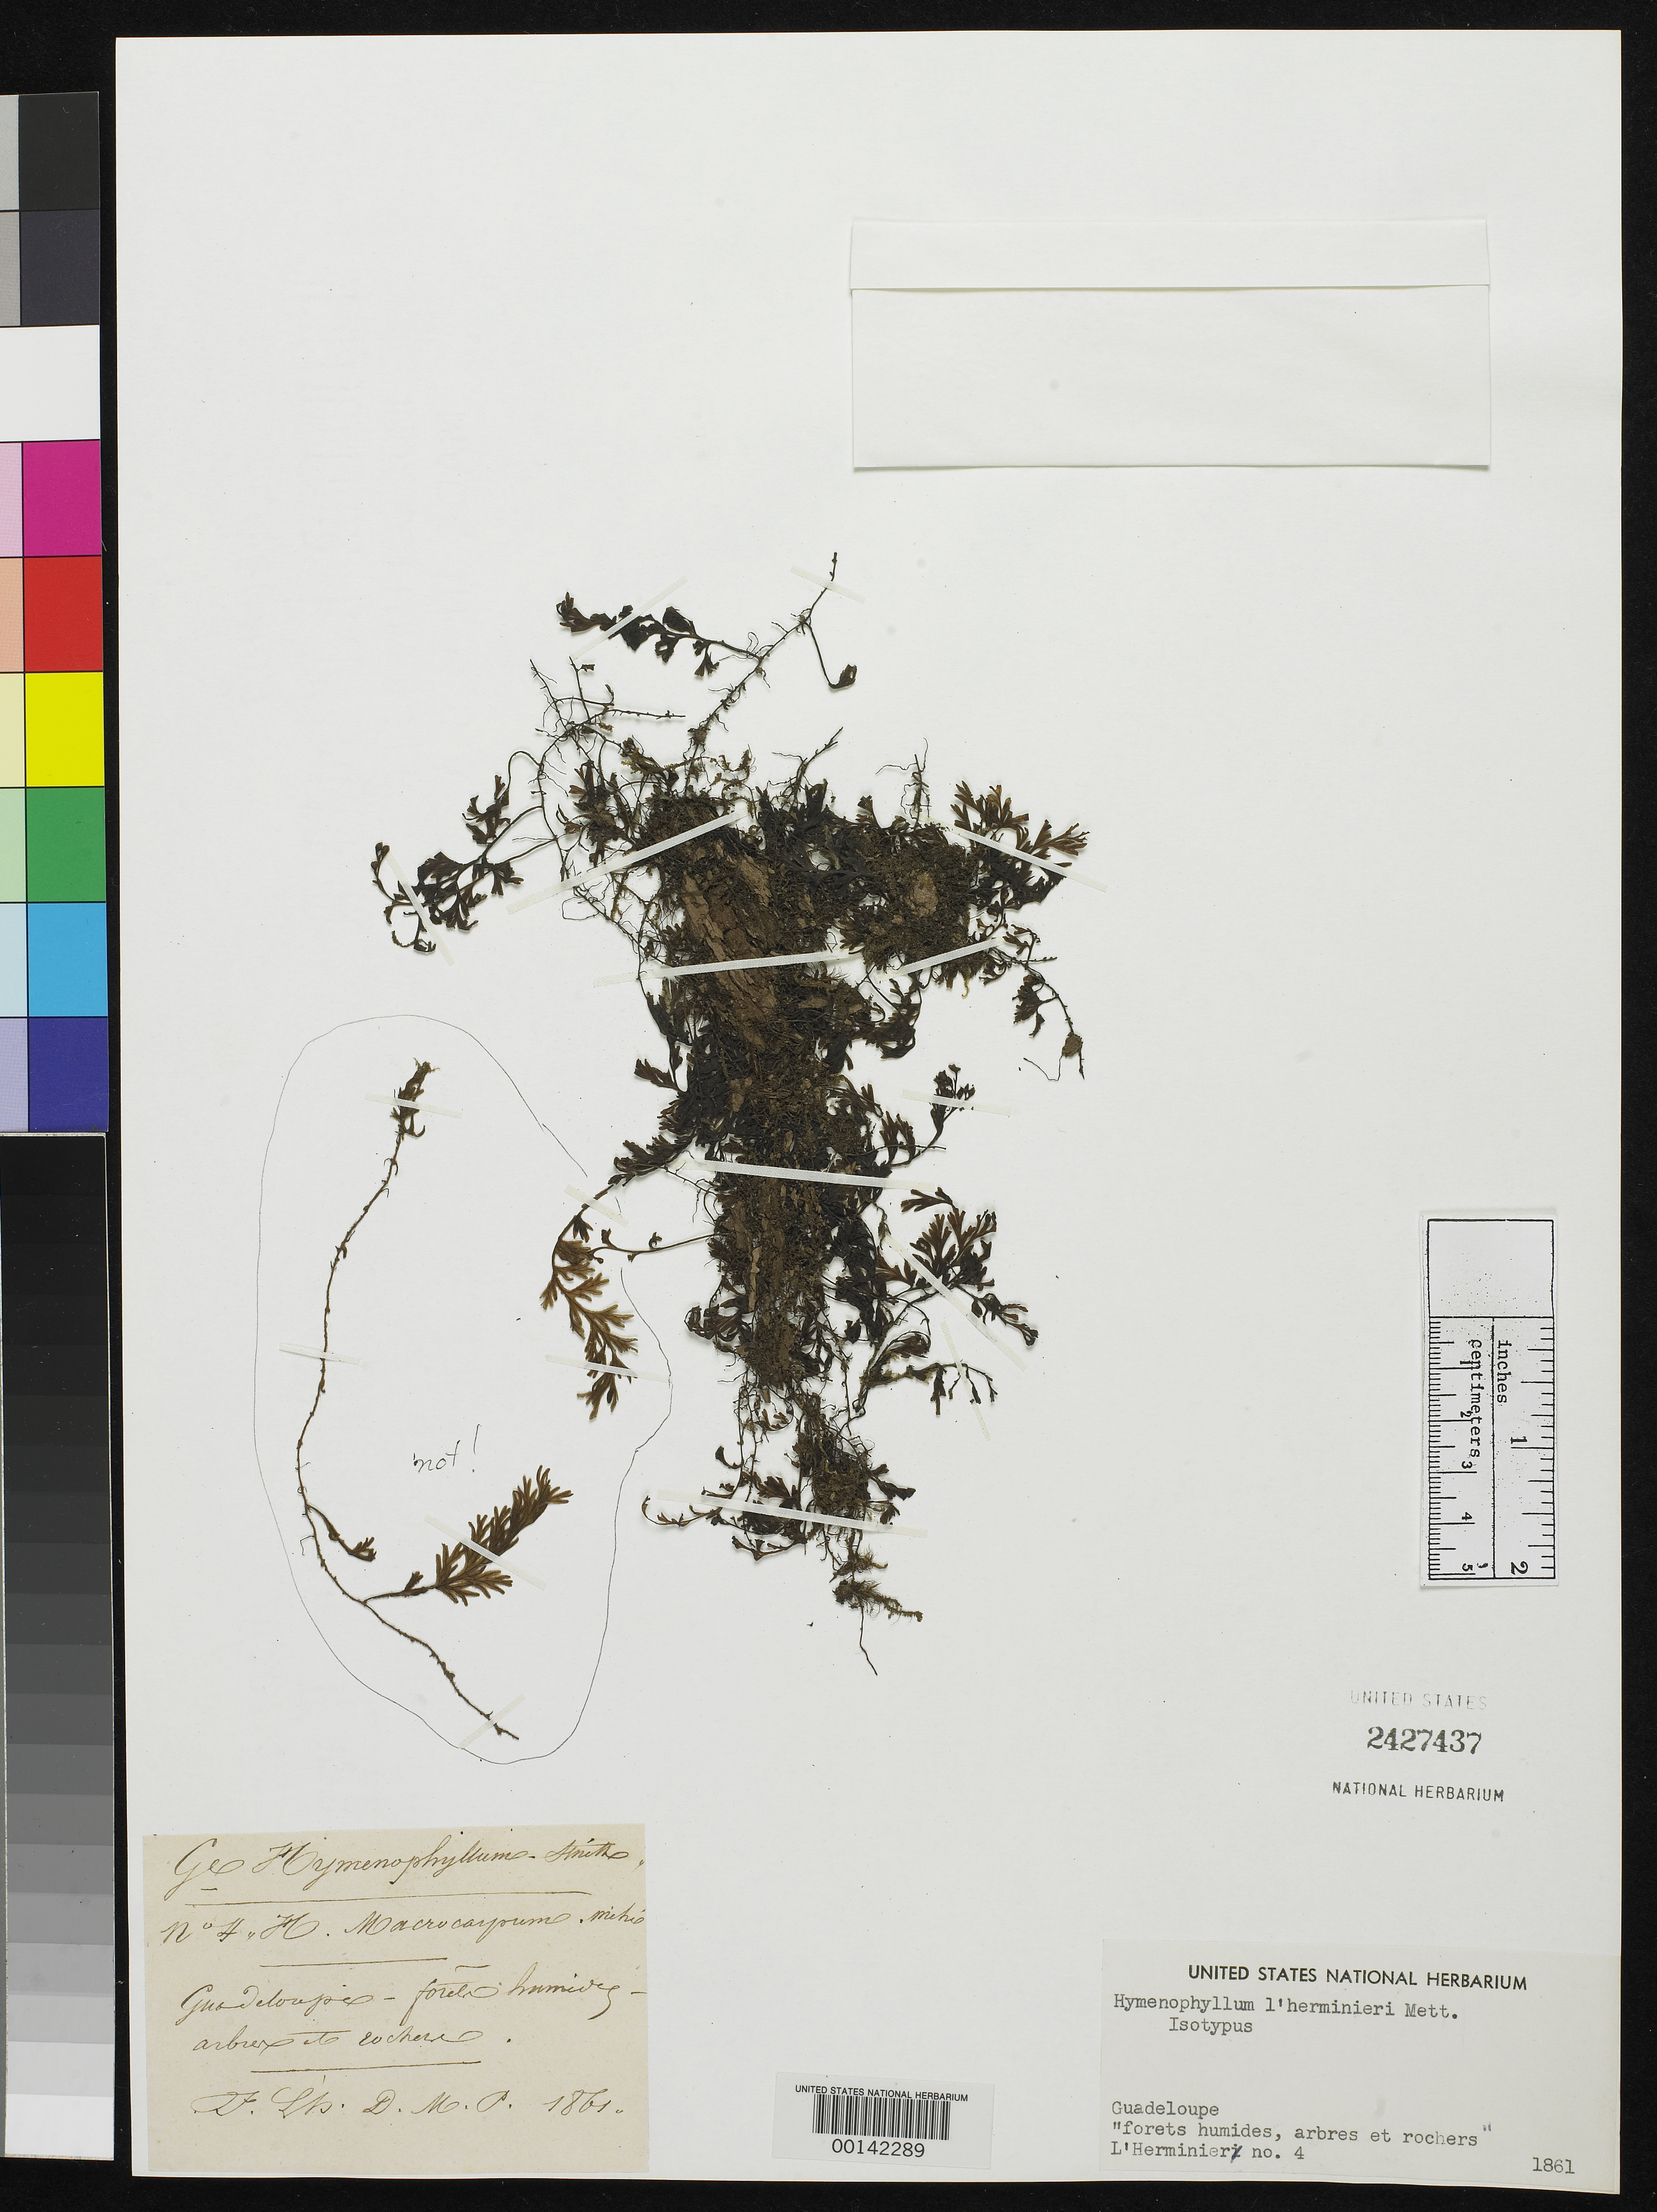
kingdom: Plantae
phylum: Tracheophyta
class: Polypodiopsida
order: Hymenophyllales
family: Hymenophyllaceae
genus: Hymenophyllum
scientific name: Hymenophyllum l'herminieri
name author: Mett. ex Kuhn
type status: Isotype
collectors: F. L'Herminier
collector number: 4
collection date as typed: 1861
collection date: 1861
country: Guadeloupe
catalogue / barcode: US 2427437